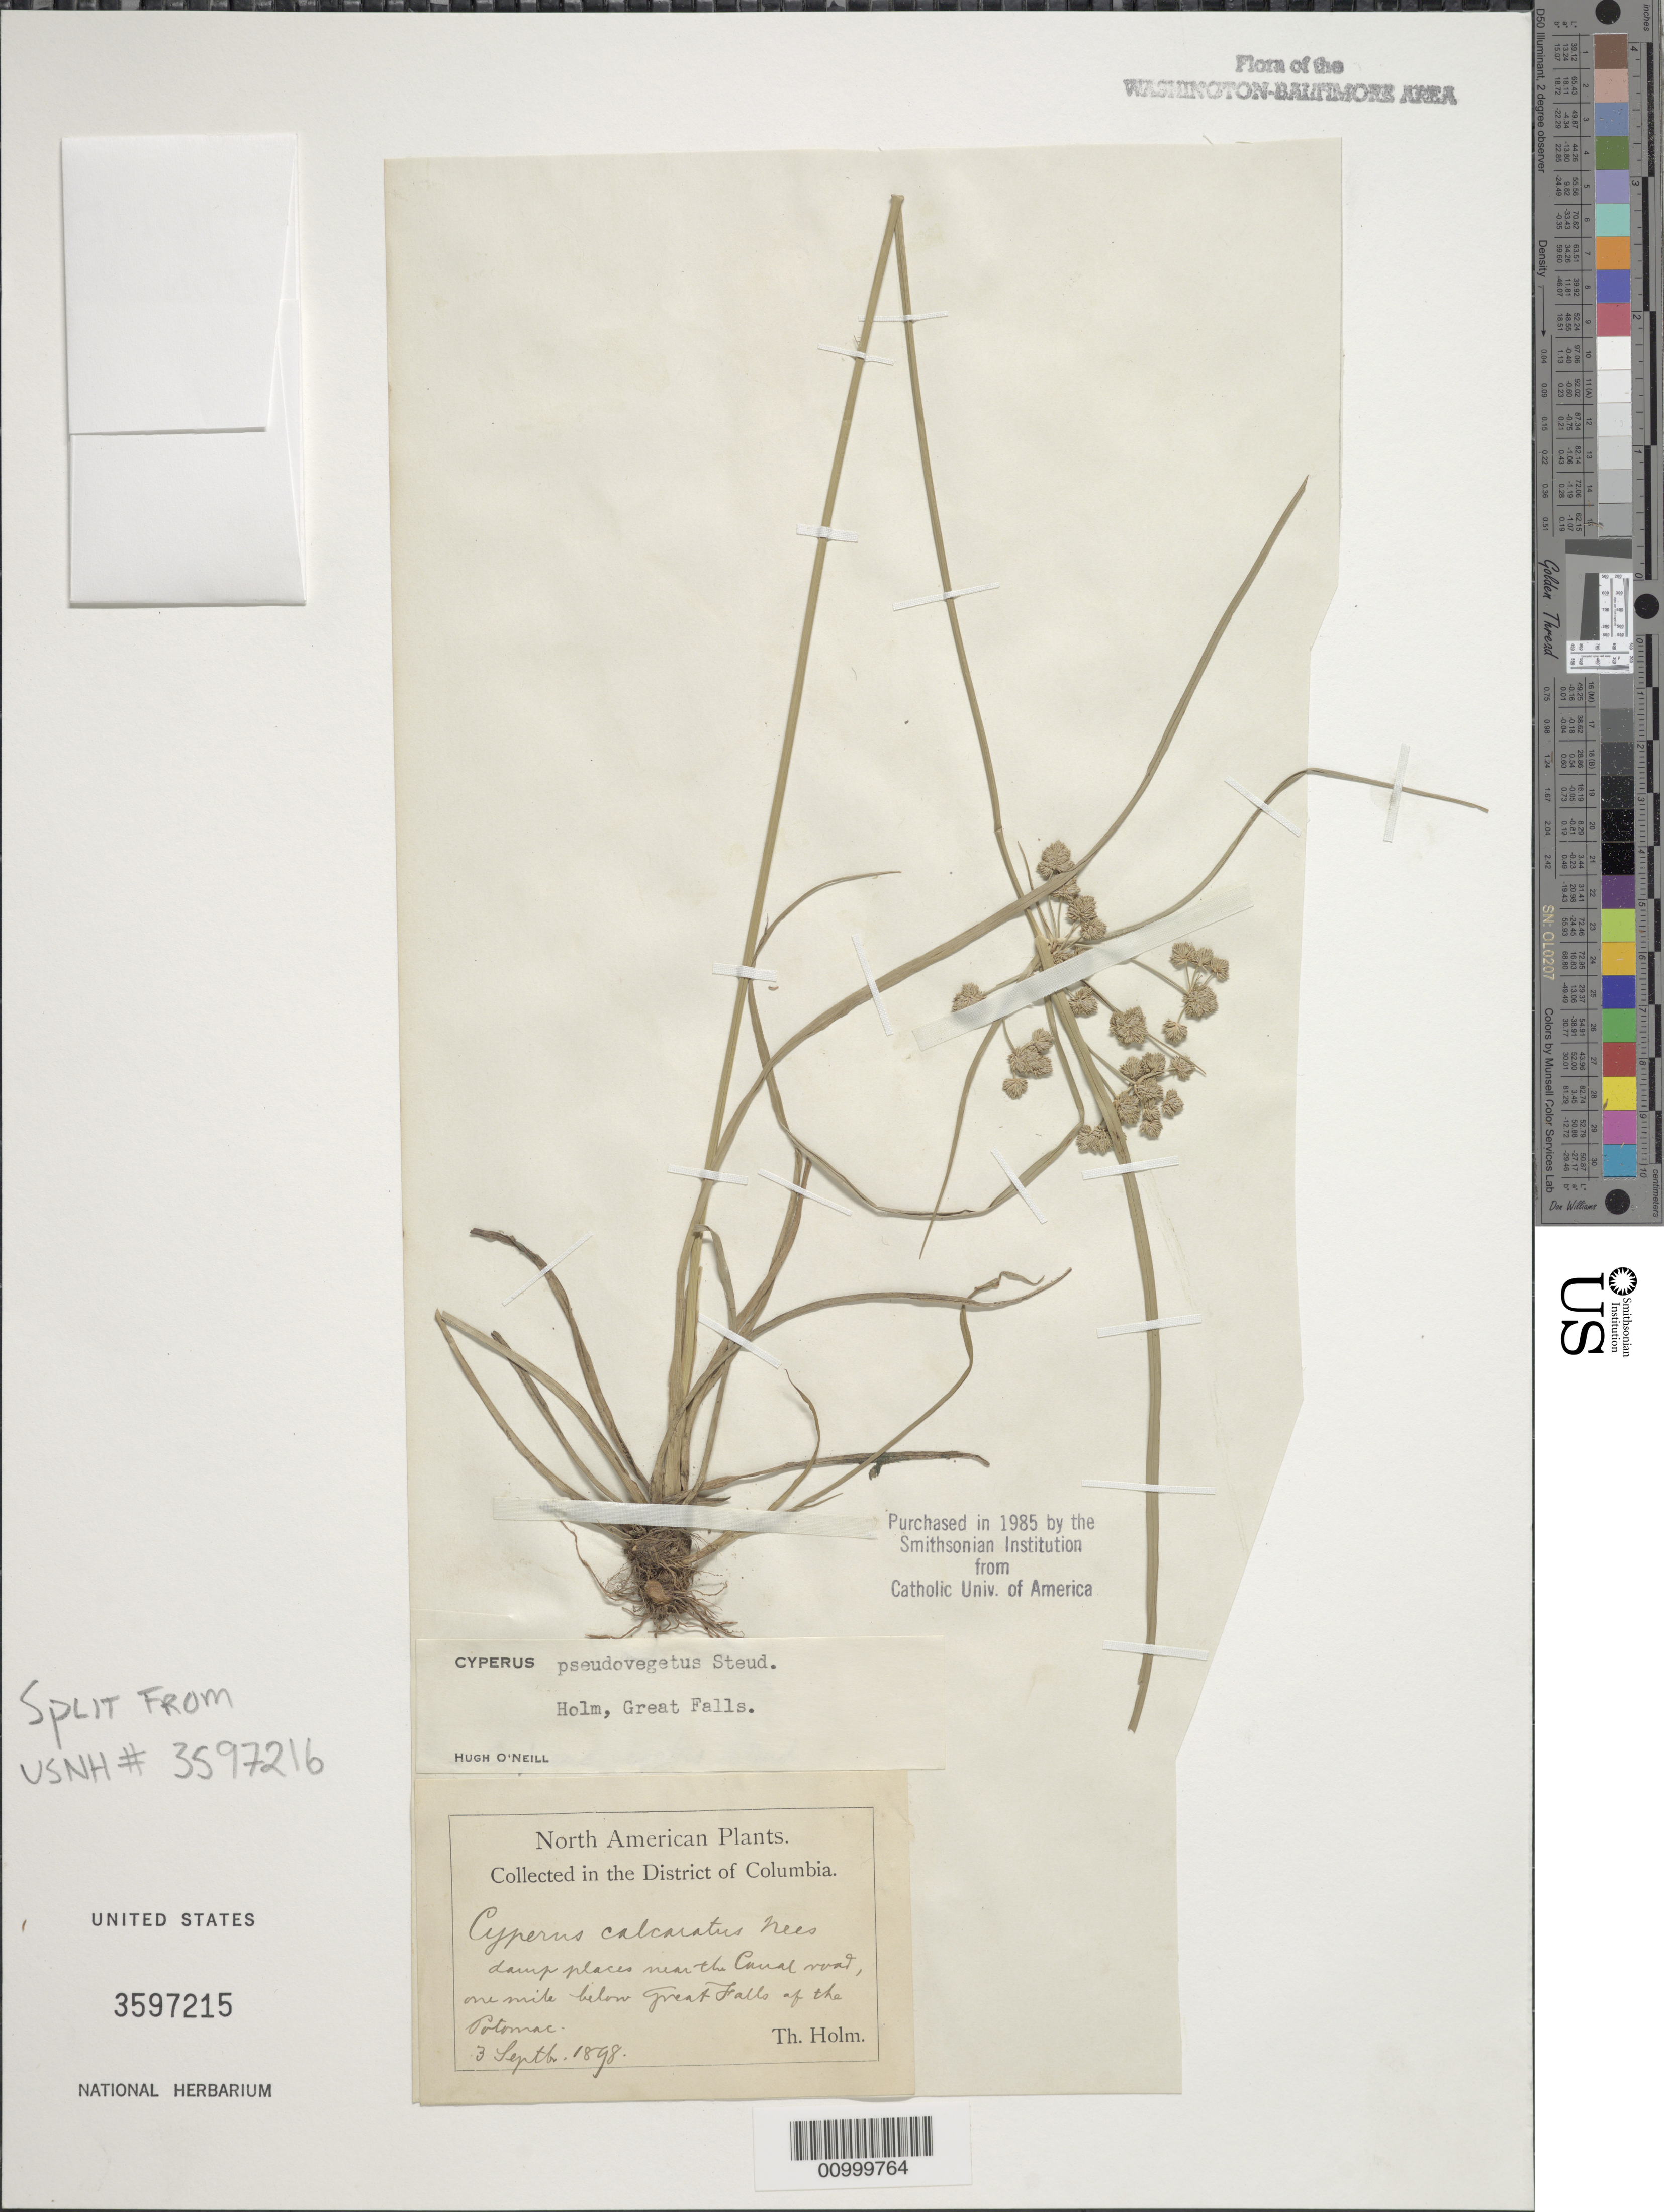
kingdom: Plantae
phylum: Tracheophyta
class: Liliopsida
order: Poales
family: Cyperaceae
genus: Cyperus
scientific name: Cyperus pseudovegetus Steud.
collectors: T. Holm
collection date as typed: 03 Sep 1898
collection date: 1898-09-03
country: United States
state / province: Maryland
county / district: Montgomery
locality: One mile below Great Falls, near the Canal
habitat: damp places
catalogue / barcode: US 3597215